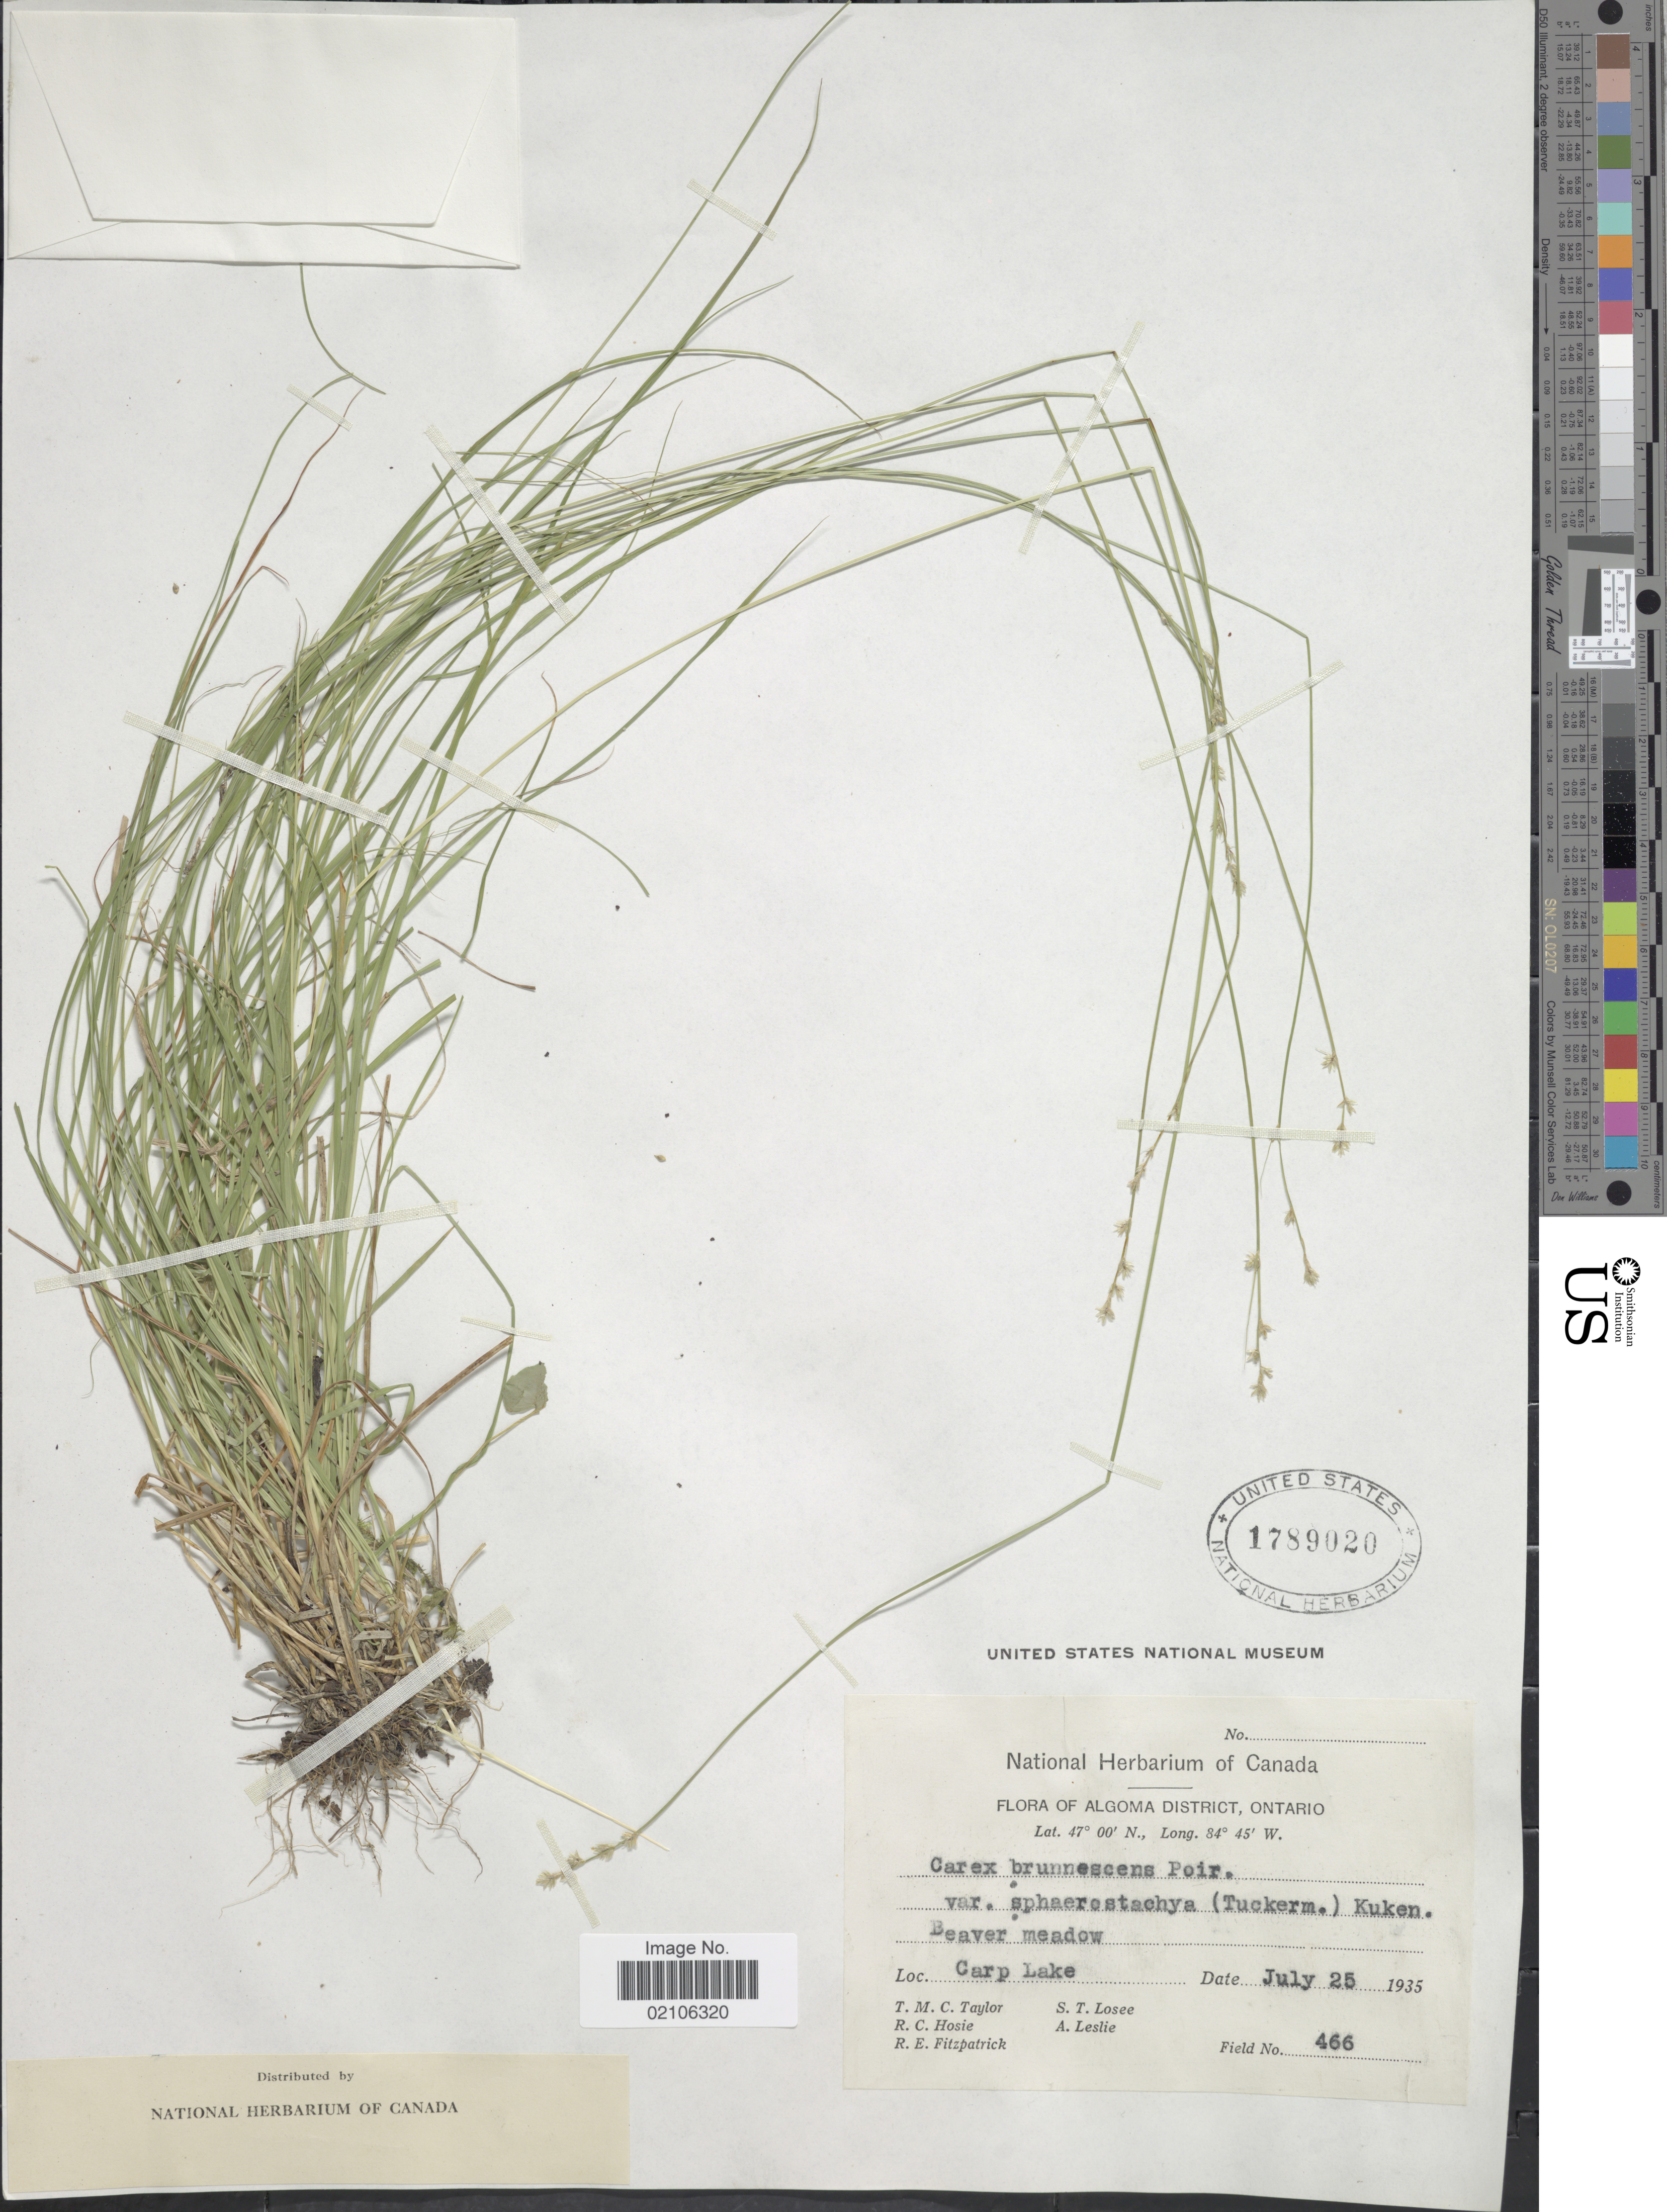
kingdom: Plantae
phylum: Tracheophyta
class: Liliopsida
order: Poales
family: Cyperaceae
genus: Carex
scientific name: Carex brunnescens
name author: (Pers.) Poir.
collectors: T. M. C. Taylor, R. Hosie, R. Fitzpatrick, S. Losee & A. Leslie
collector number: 466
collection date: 1935-07-25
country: Canada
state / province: Ontario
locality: Algoma District, Beaver medow, Carp Lake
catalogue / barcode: US 1789020